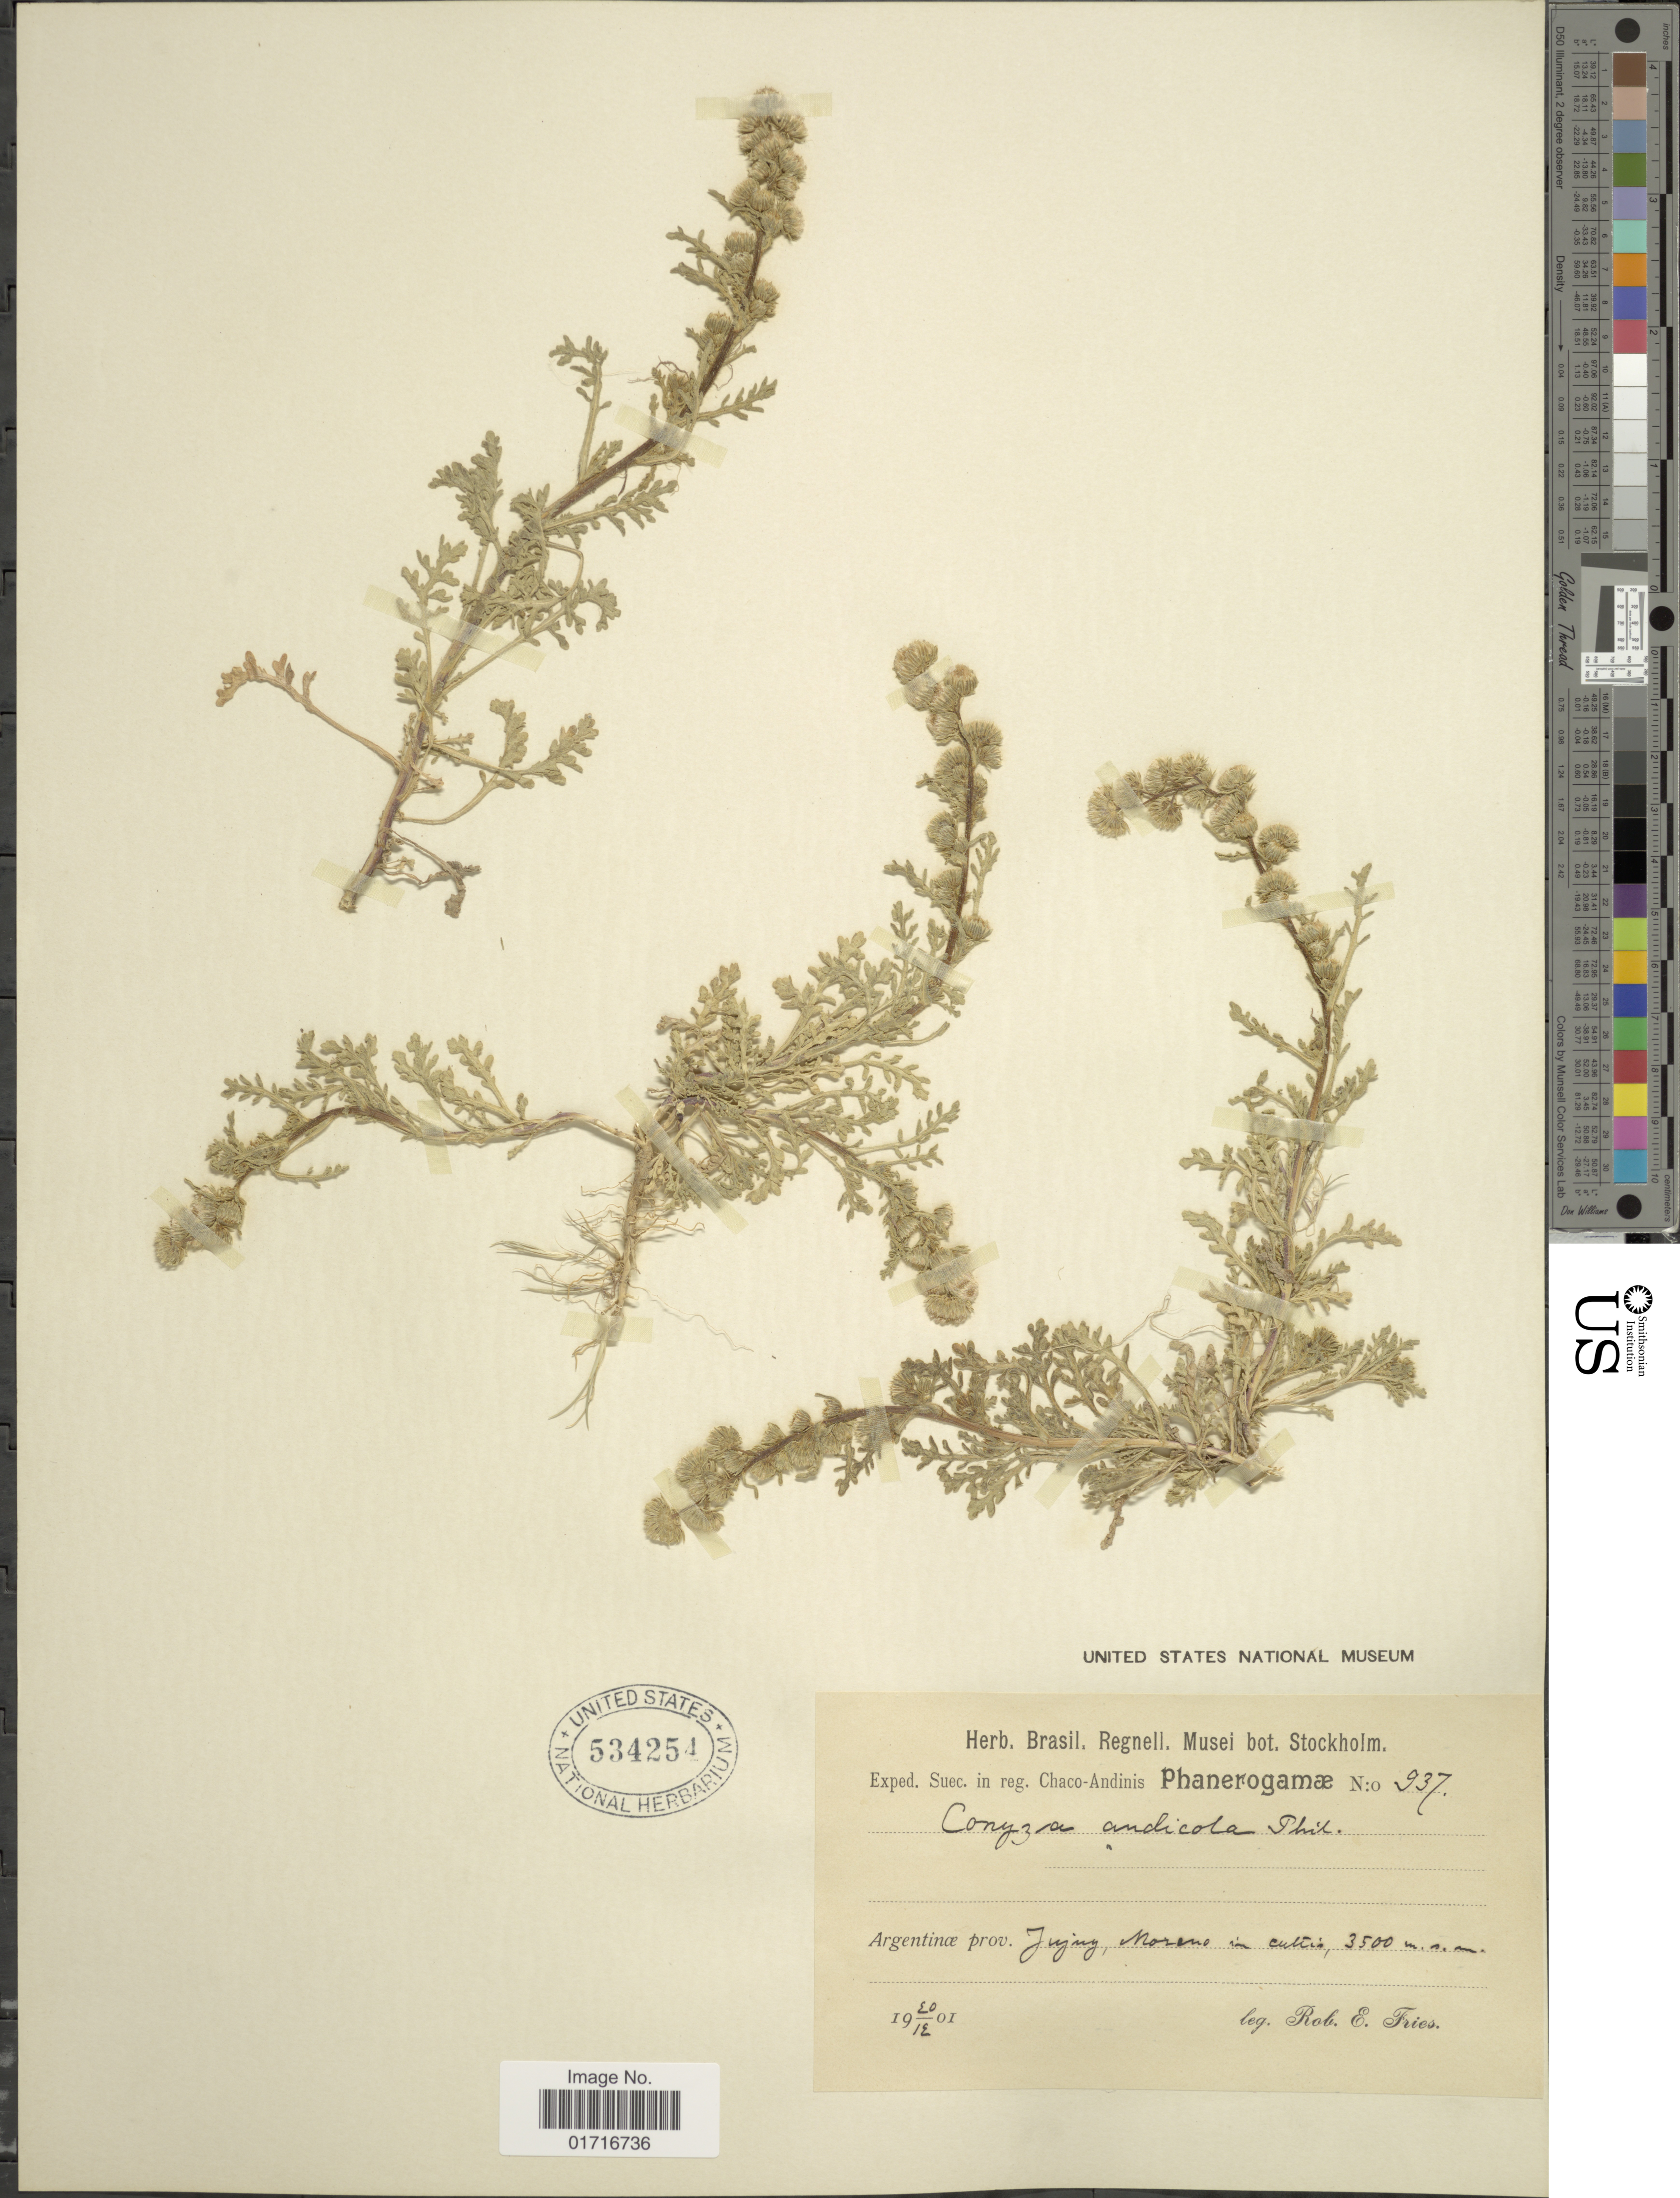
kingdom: Plantae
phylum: Tracheophyta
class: Magnoliopsida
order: Asterales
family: Asteraceae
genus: Conyza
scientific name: Conyza andicola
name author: Phil.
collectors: R. E. Fries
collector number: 937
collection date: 1901-03-31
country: Argentina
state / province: Jujuy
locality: Jujuy, moreno in cultis.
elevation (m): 3500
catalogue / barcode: US 534254